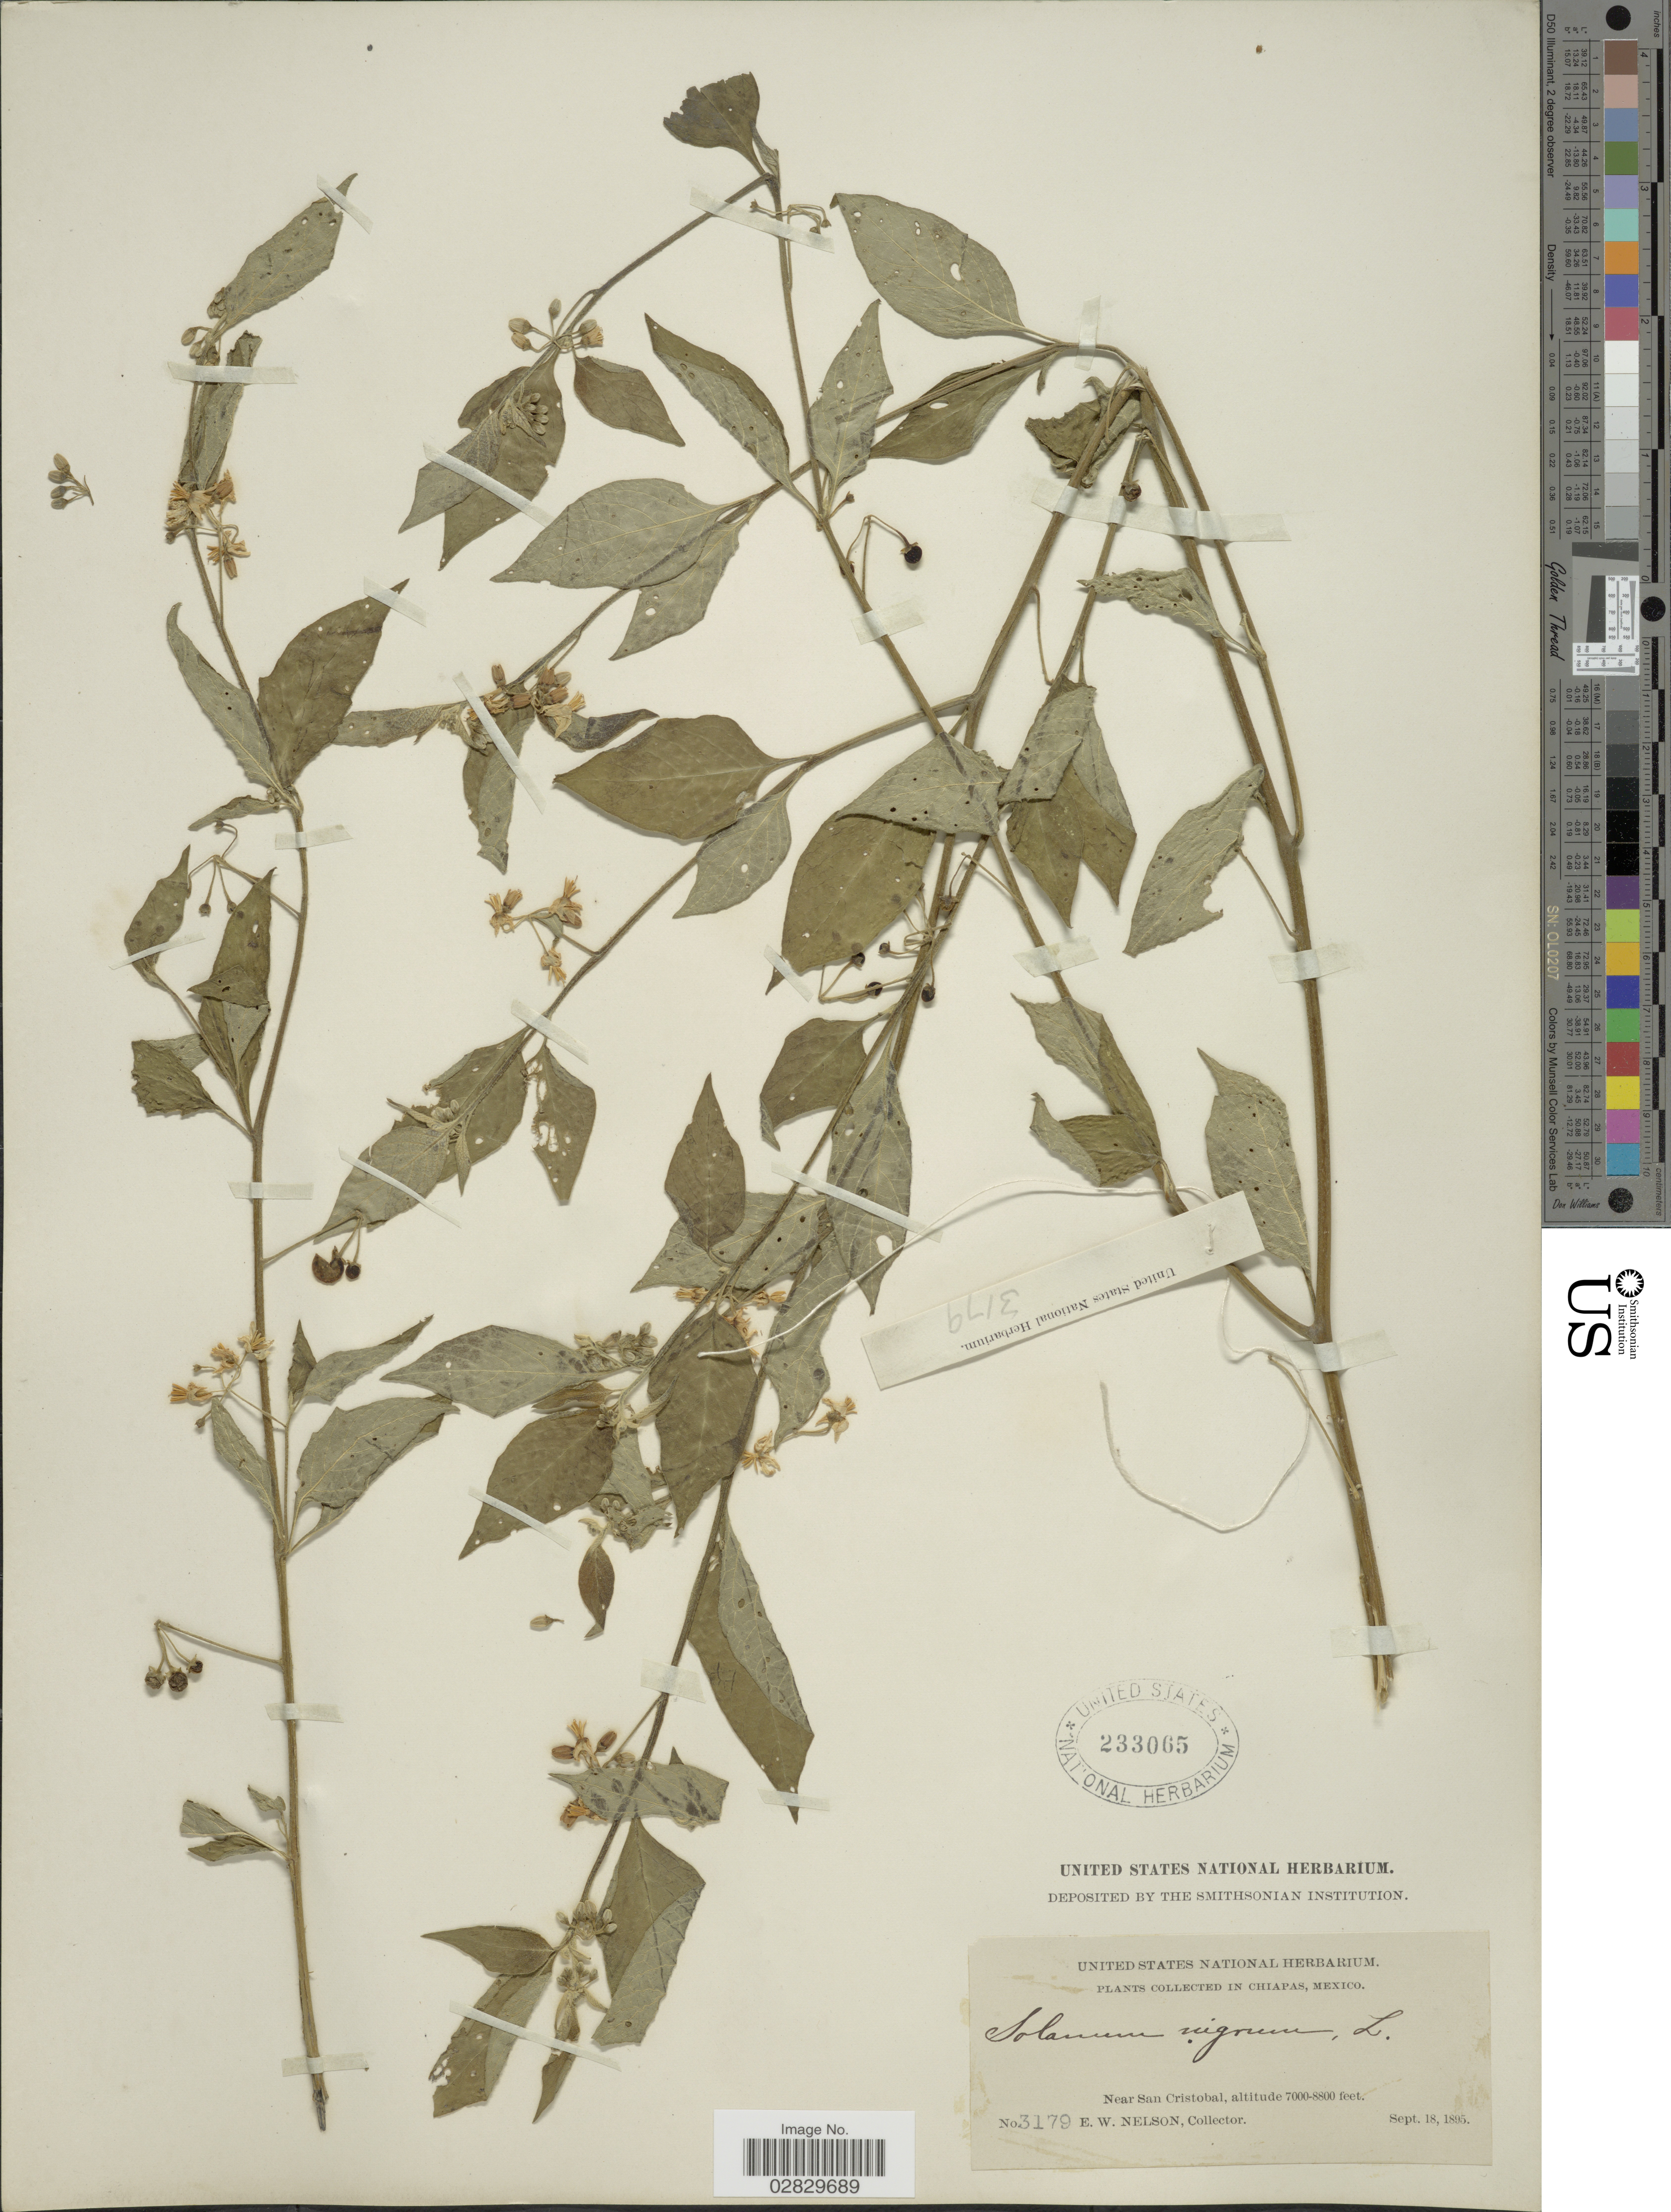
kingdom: Plantae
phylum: Tracheophyta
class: Magnoliopsida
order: Solanales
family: Solanaceae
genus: Solanum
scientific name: Solanum douglasii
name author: Dunal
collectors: E. W. Nelson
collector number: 3179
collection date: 1895-09-18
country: Mexico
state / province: Chiapas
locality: Near San Cristobal.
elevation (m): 2134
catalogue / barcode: US 233065